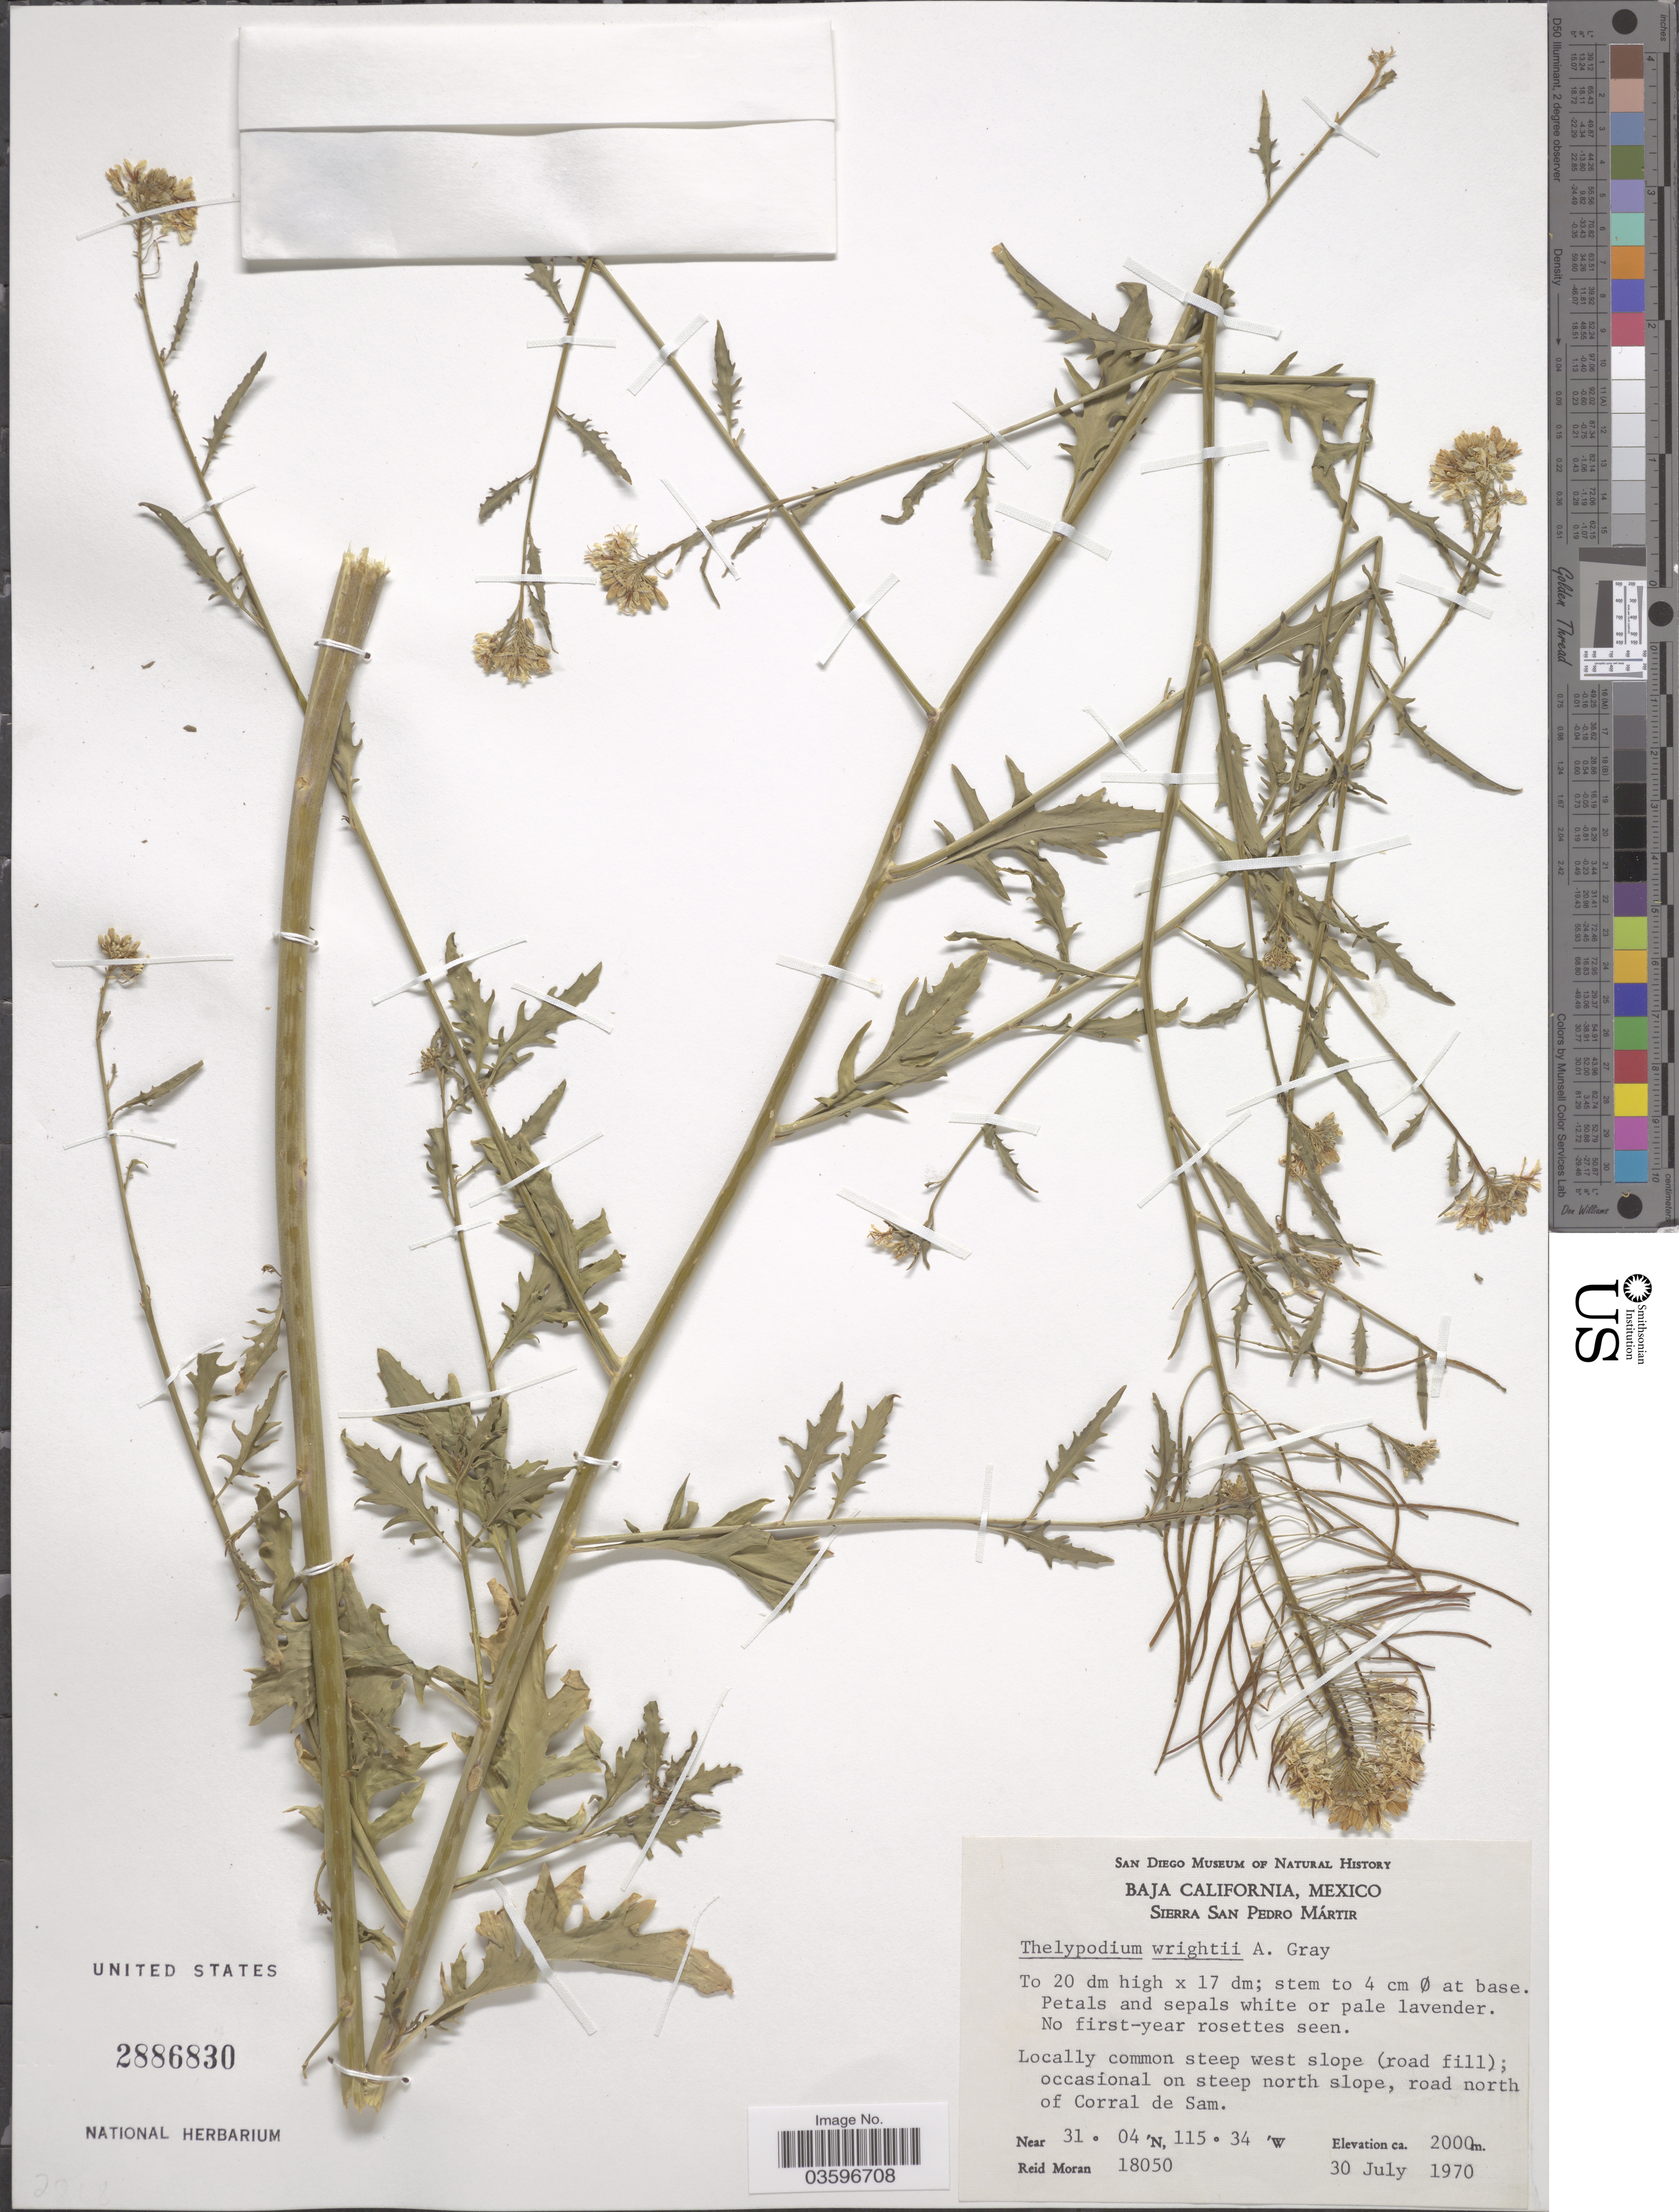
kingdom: Plantae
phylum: Tracheophyta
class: Magnoliopsida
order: Brassicales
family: Brassicaceae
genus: Thelypodium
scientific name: Thelypodium wrightii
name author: A. Gray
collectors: R. Moran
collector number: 18050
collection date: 1970-07-30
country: Mexico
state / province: Baja California Norte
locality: Sierra San Pedro Mártir. On steep north slope, road north of Corral de Sam.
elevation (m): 2000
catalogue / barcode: US 2886830